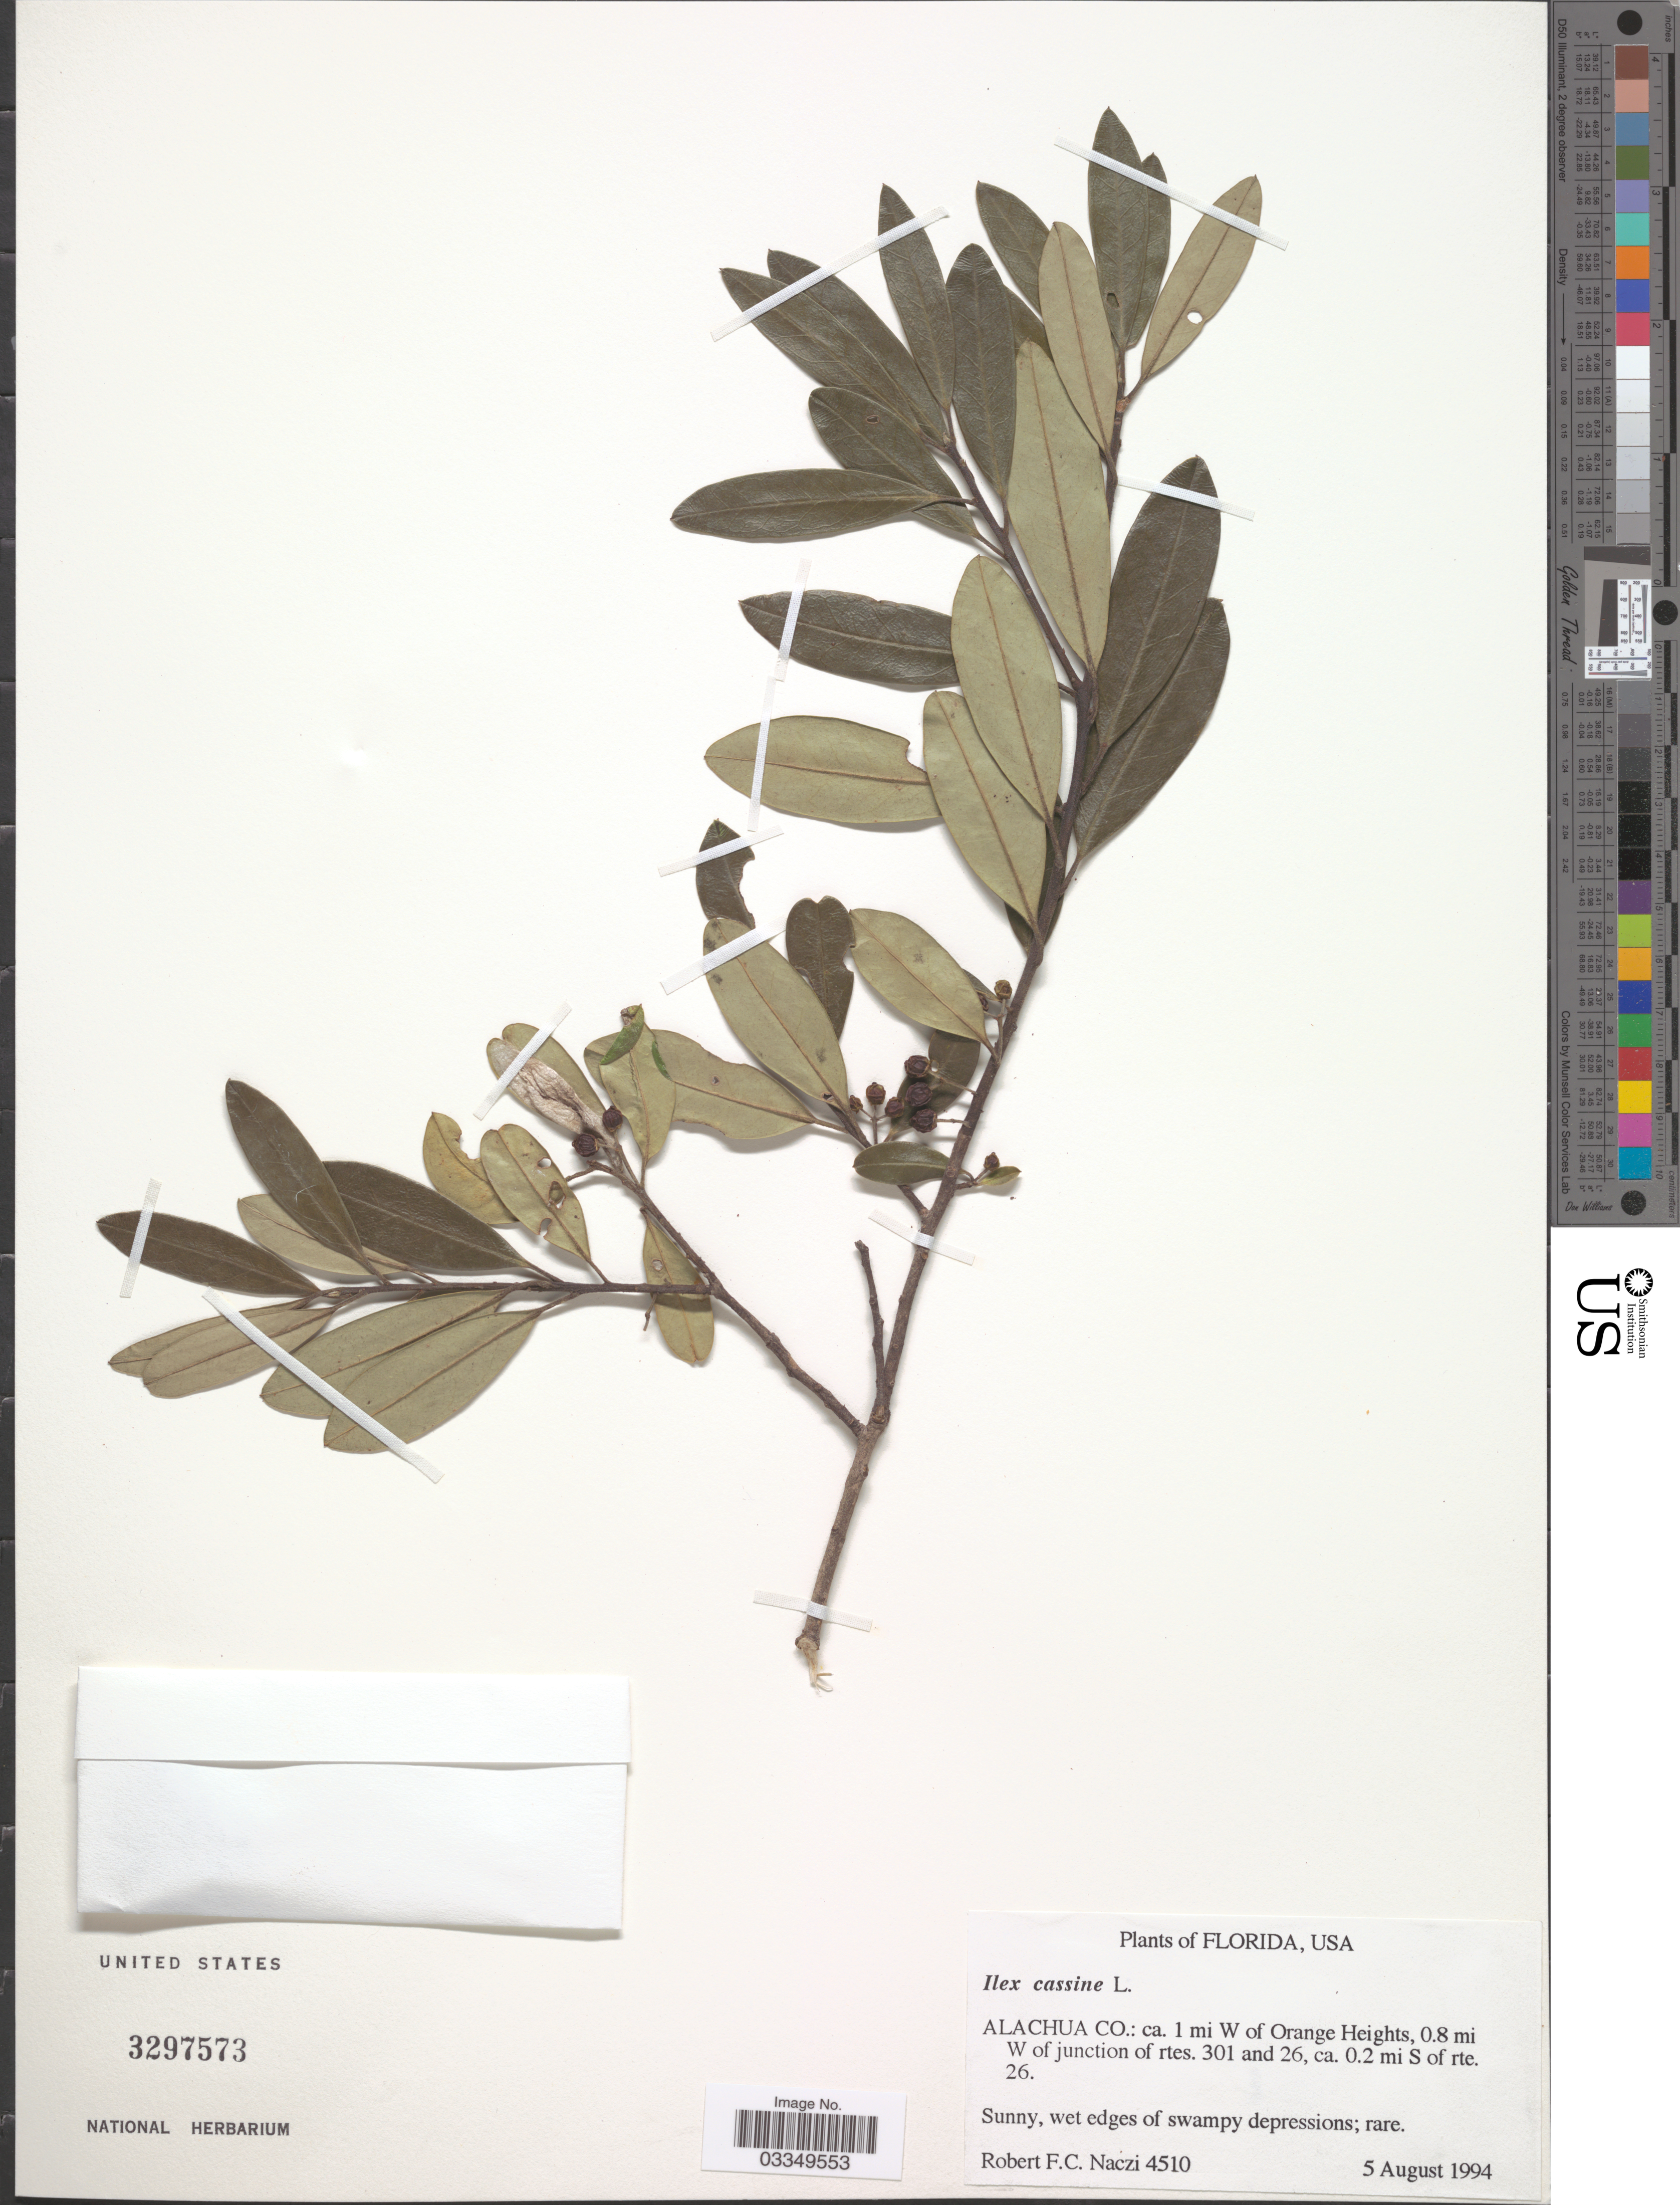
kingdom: Plantae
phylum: Tracheophyta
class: Magnoliopsida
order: Aquifoliales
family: Aquifoliaceae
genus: Ilex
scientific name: Ilex cassine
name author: L.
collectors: R. F. C. Naczi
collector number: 4510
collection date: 1994-08-05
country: United States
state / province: Florida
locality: Alachua Co.: ca. 1 mi W of Orange Heights, 0.8 mi W of junction of rtes.301 and 26, ca. 0.2 mi S of rte. 26.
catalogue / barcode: US 3297573